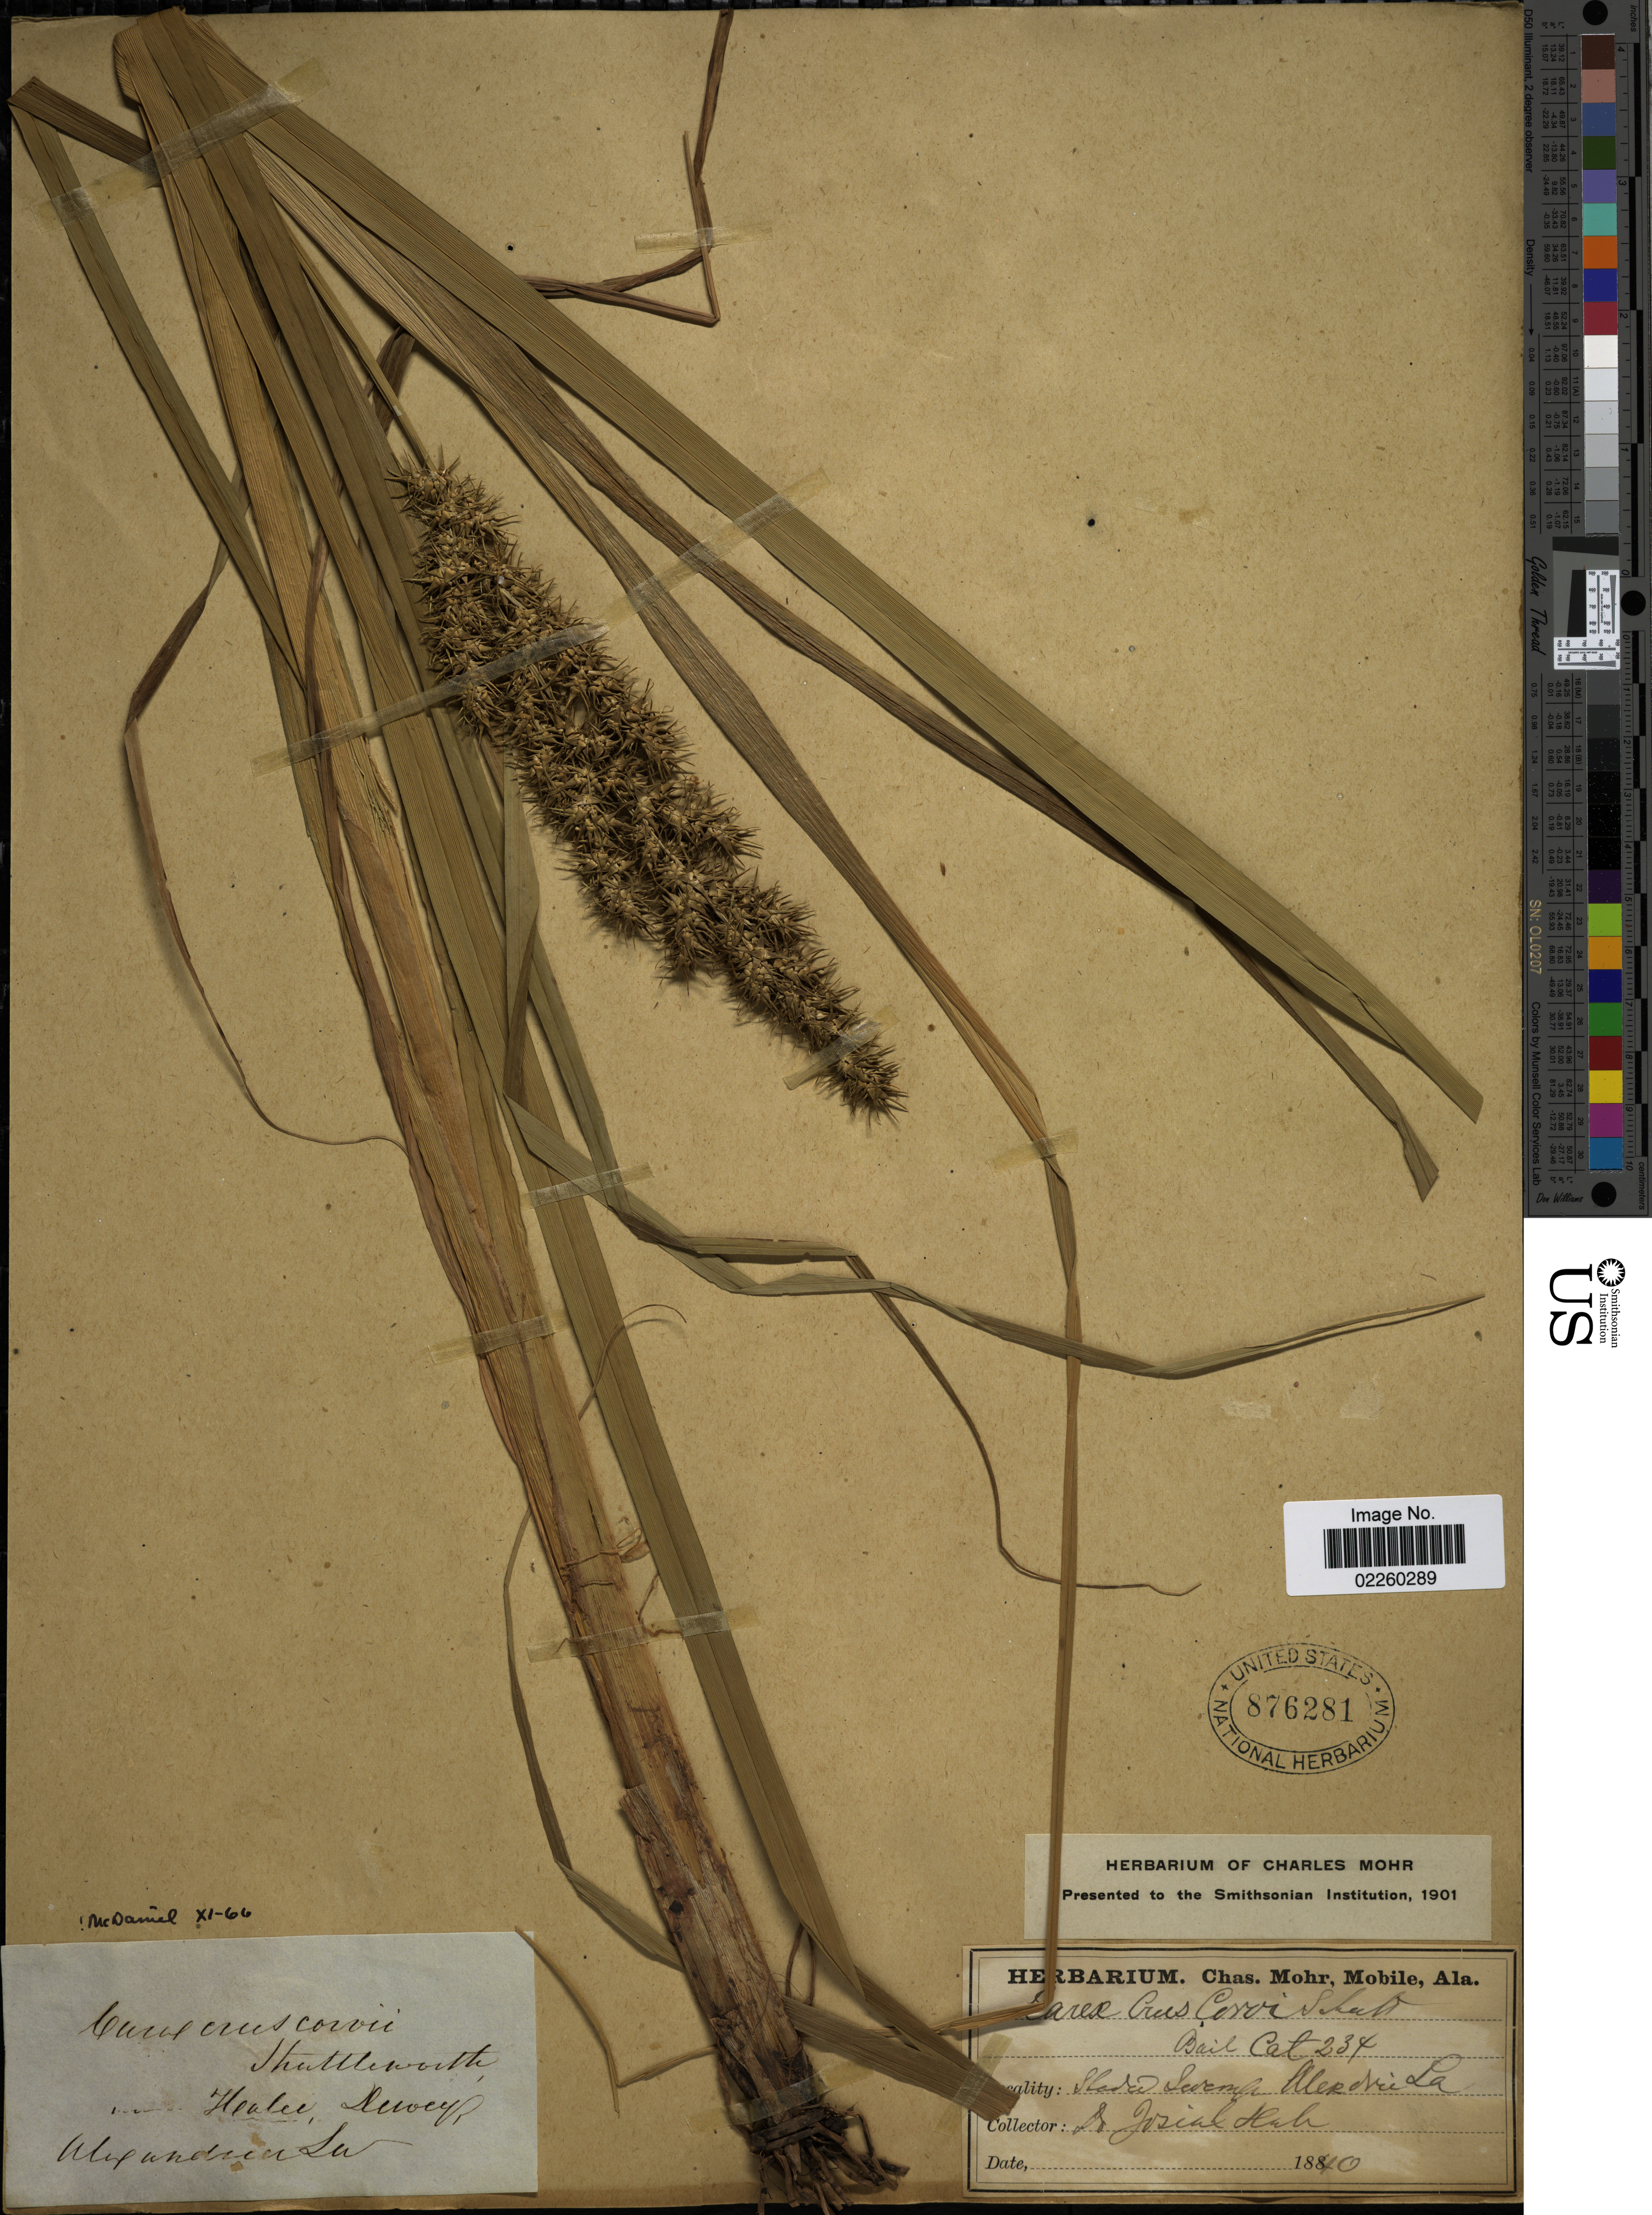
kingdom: Plantae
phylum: Tracheophyta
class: Liliopsida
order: Poales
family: Cyperaceae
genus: Carex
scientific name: Carex crus-corvi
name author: Shuttlew. ex Kunze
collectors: J. Hale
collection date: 1880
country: United States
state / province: Louisiana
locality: Glades, Swamp, Alexandria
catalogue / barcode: US 876281